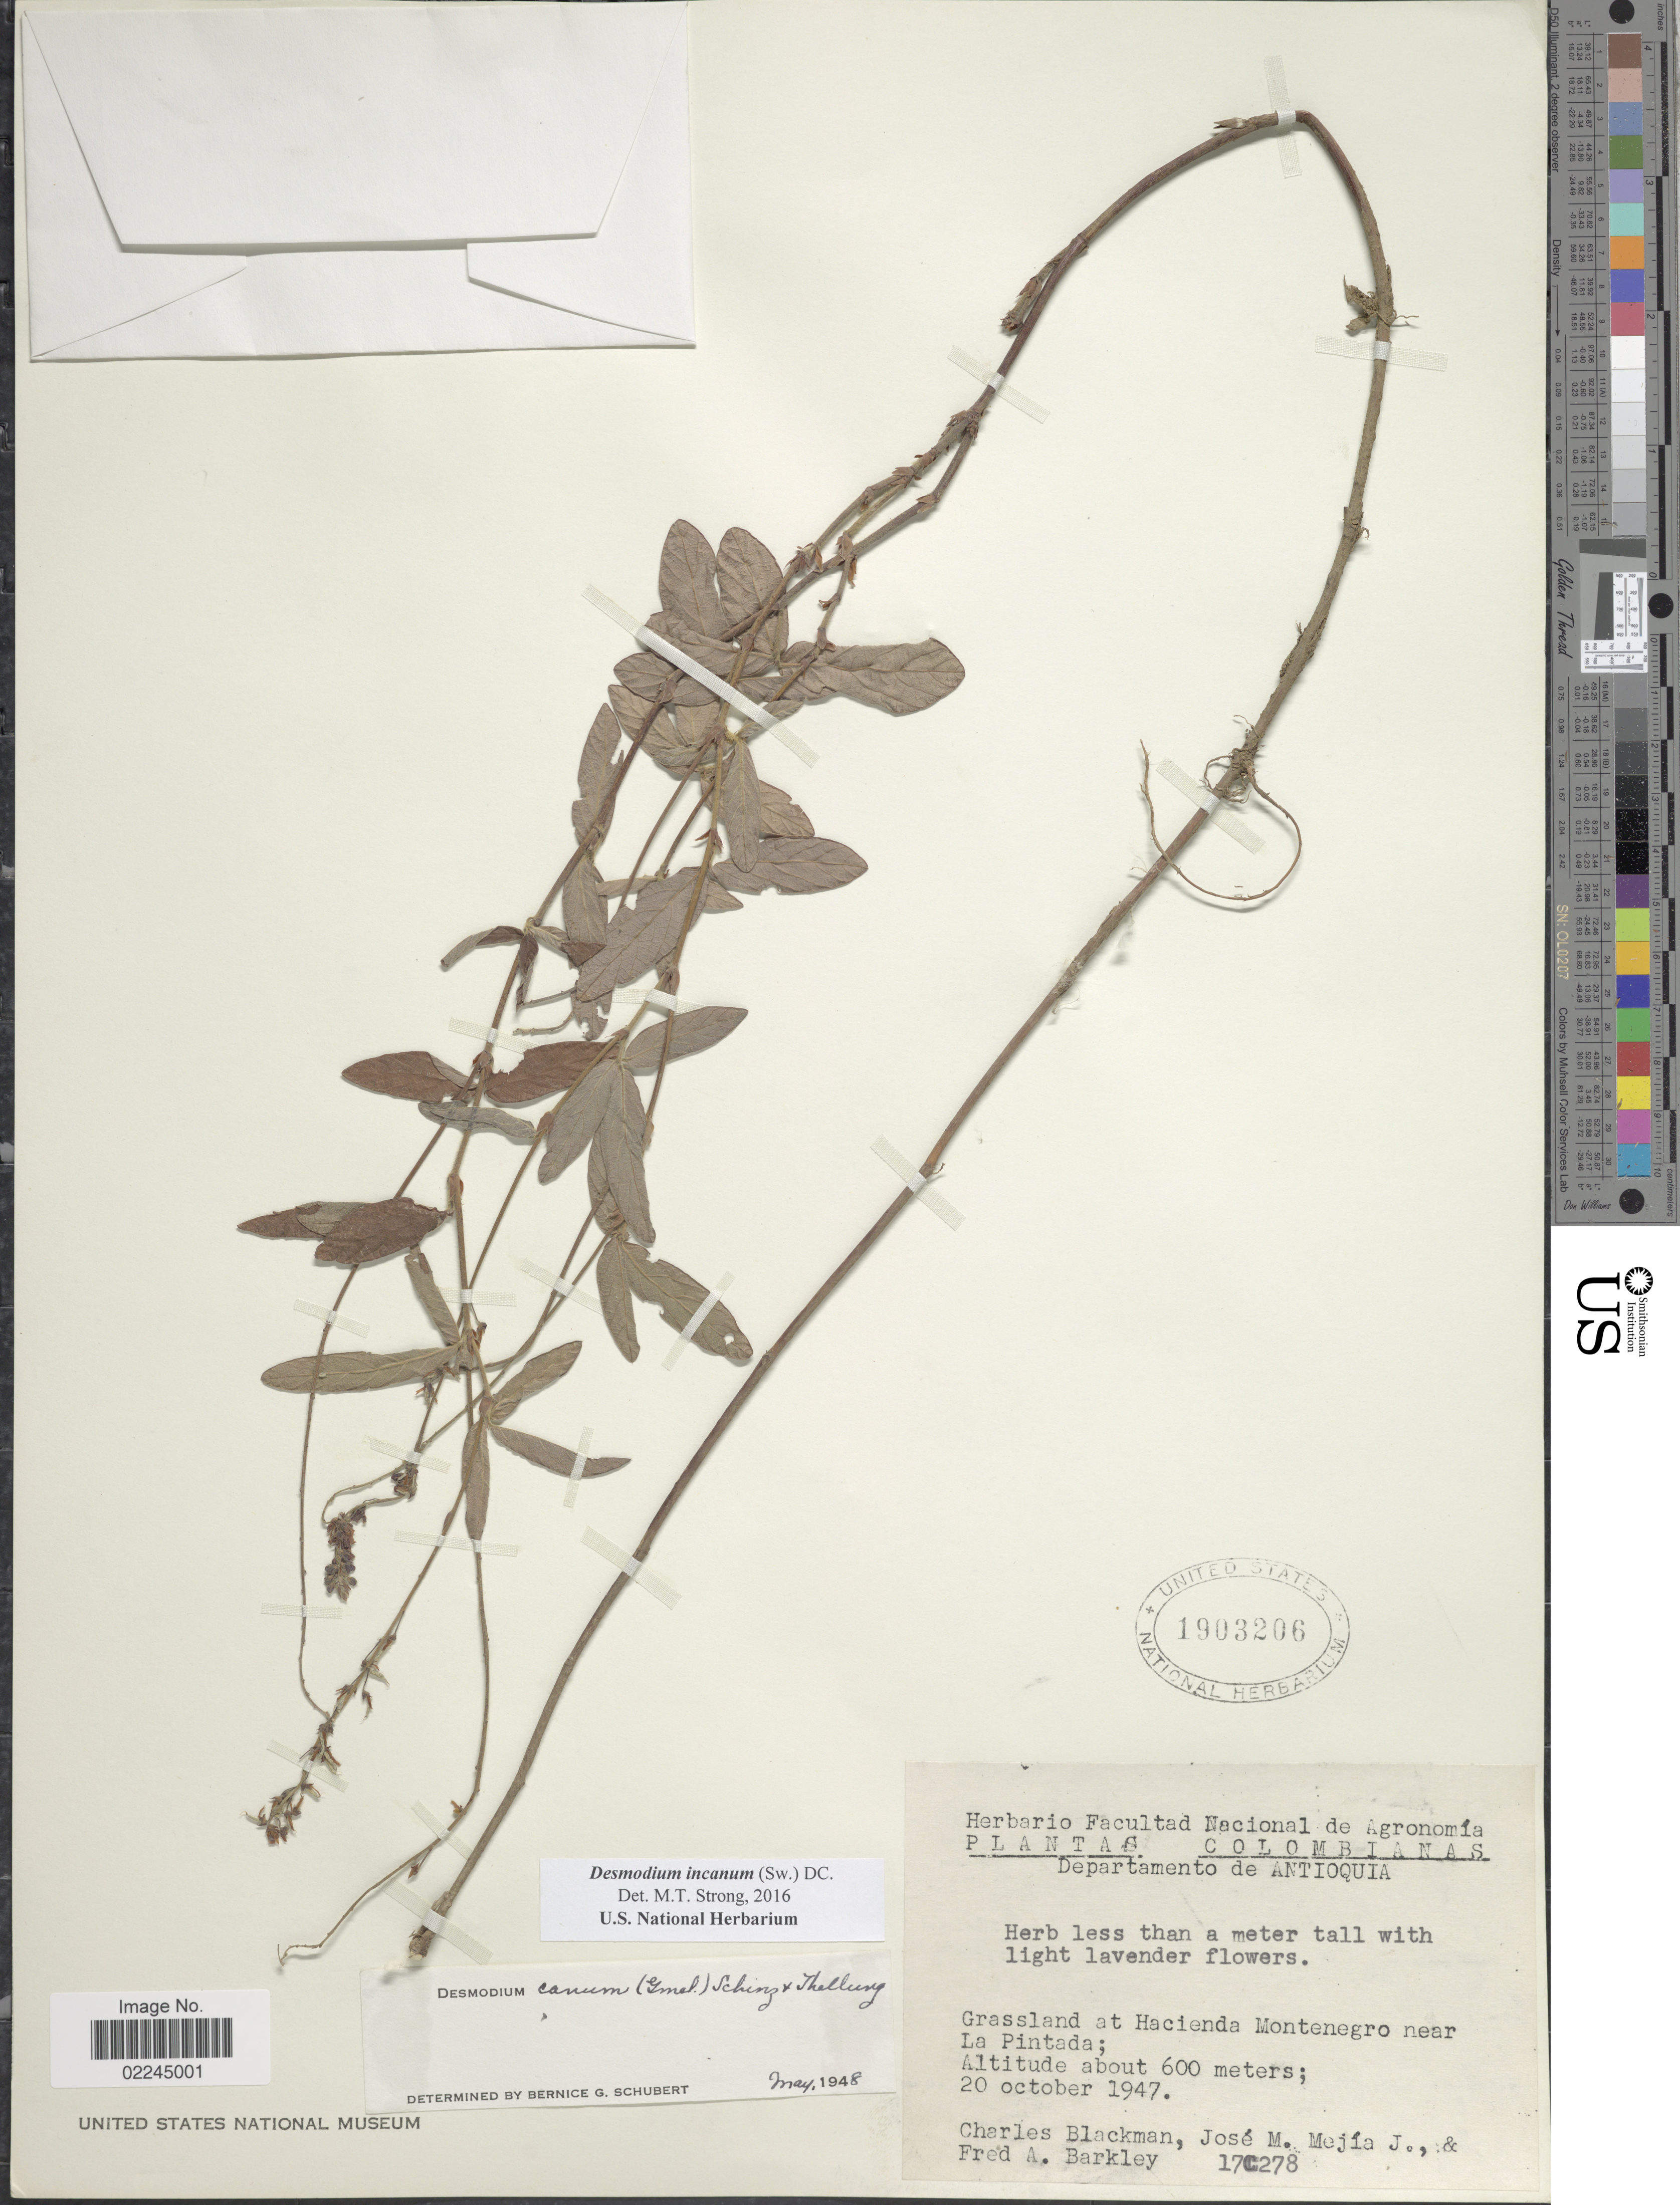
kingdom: Plantae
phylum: Tracheophyta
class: Magnoliopsida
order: Fabales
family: Fabaceae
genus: Desmodium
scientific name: Desmodium incanum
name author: (Sw.) DC.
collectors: C. Blackman, J. M. Mejia Jaramillo & F. A. Barkley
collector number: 17C278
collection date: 1947-10-20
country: Colombia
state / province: Antioquia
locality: Grassland at Hacienda Montenegro near La Pintada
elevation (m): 600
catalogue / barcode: US 1903206